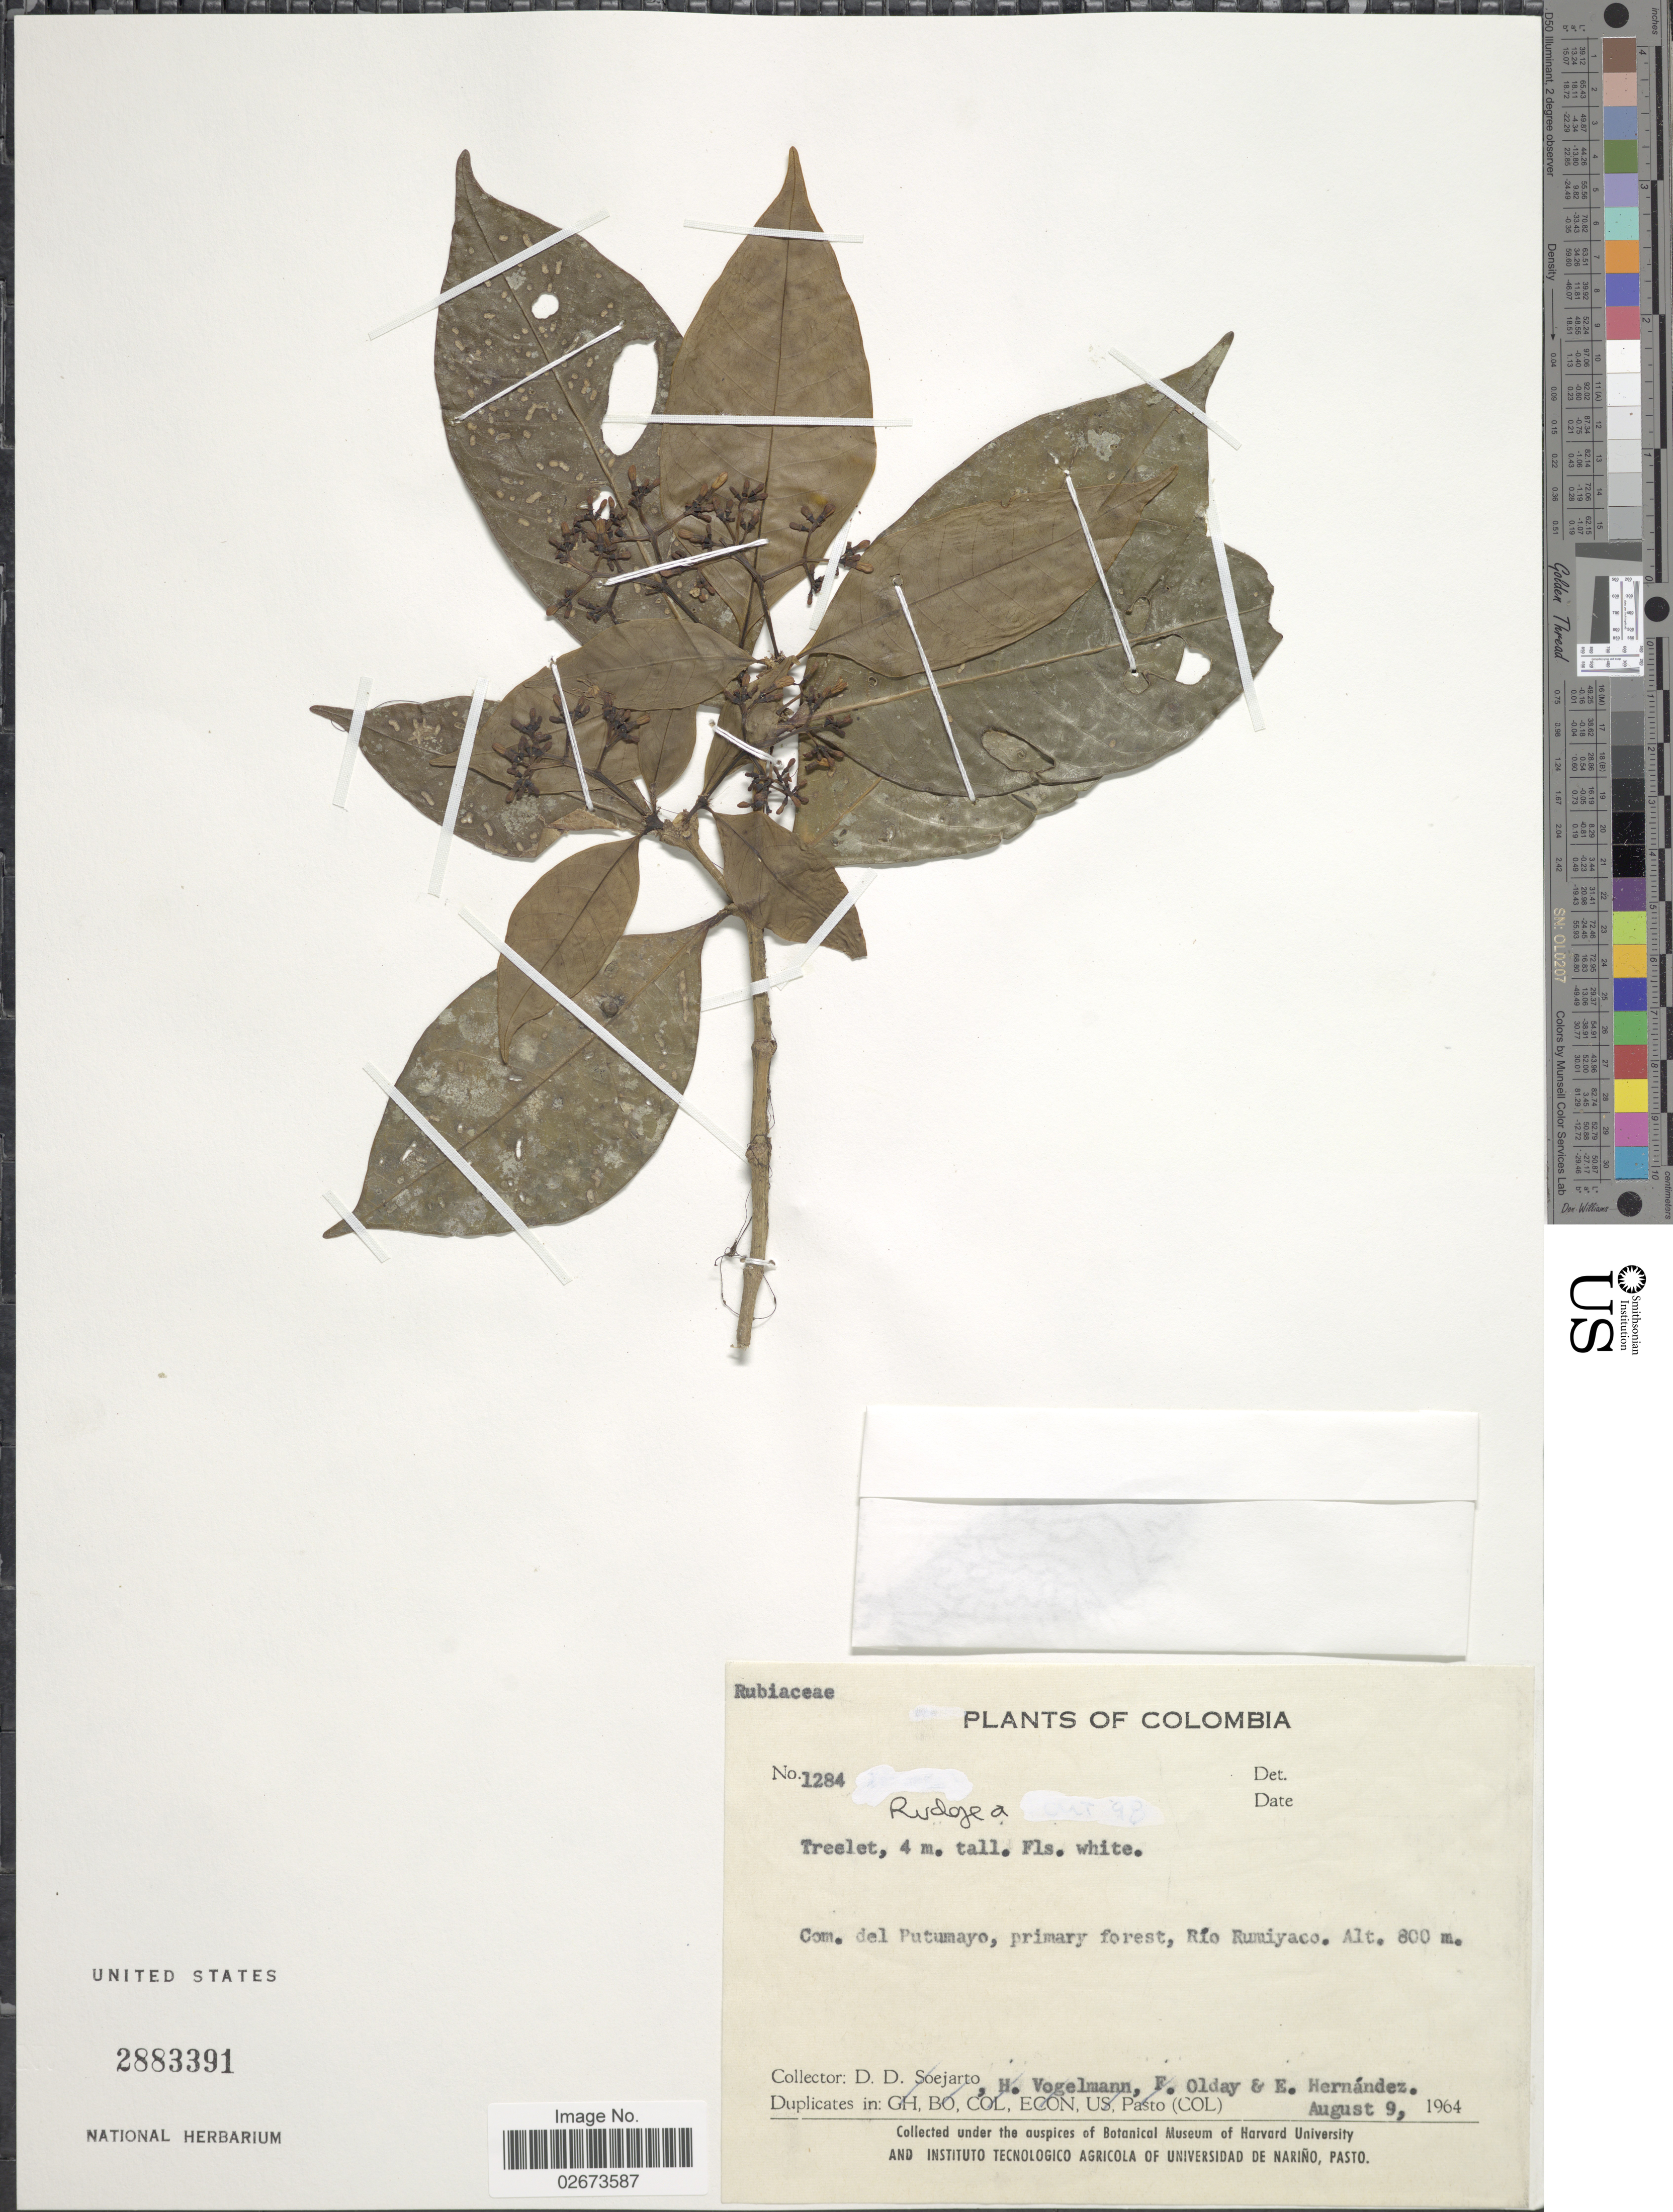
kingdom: Plantae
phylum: Tracheophyta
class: Magnoliopsida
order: Gentianales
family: Rubiaceae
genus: Rudgea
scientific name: Rudgea sp.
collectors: H. Vogelmann, F. Olday & E. Hernández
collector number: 1284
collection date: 1964-08-09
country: Colombia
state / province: Putumayo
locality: Com. del Putumayo, primary forest, Rio Rumiyaco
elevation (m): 800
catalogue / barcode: US 2883391